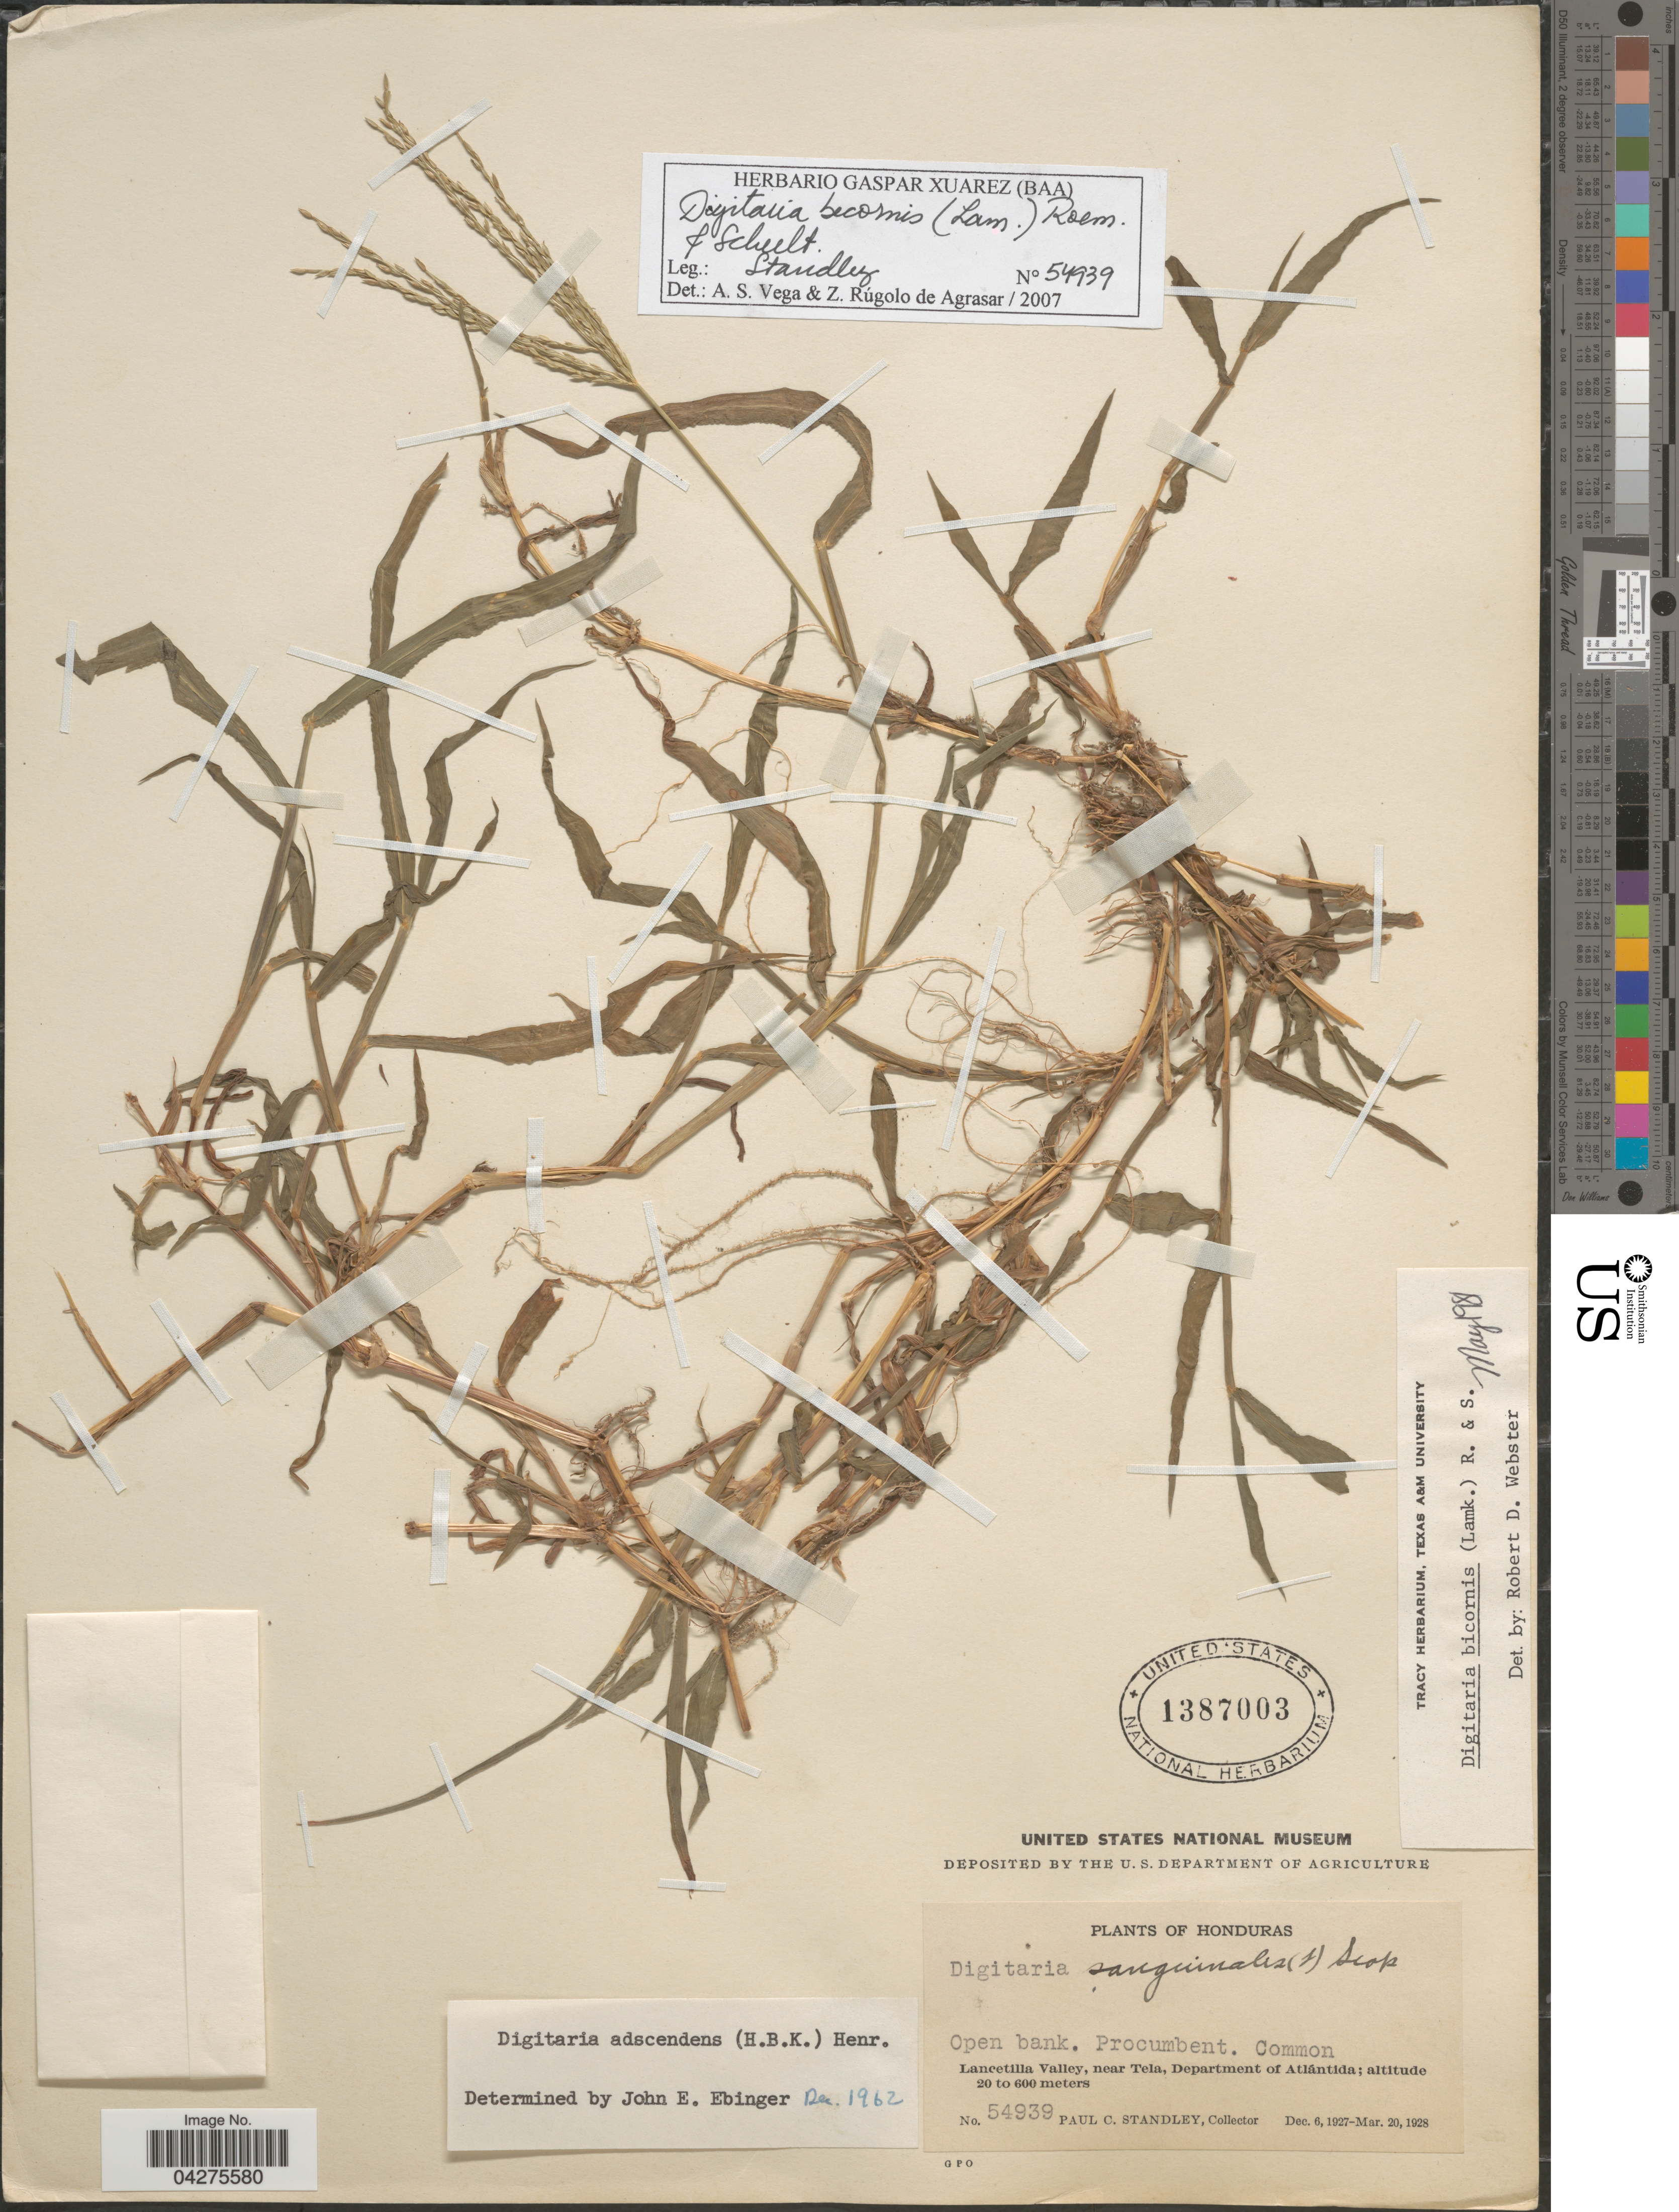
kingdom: Plantae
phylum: Tracheophyta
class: Liliopsida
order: Poales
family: Poaceae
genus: Digitaria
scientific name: Digitaria bicornis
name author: (Lam.) Roem. & Schult.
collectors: P. C. Standley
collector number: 54939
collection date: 1927-12-06/1928-03-20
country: Honduras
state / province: Atlantida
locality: Lancetilla Valley, near Tela, Department of Atlántida.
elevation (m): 20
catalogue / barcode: US 1387003